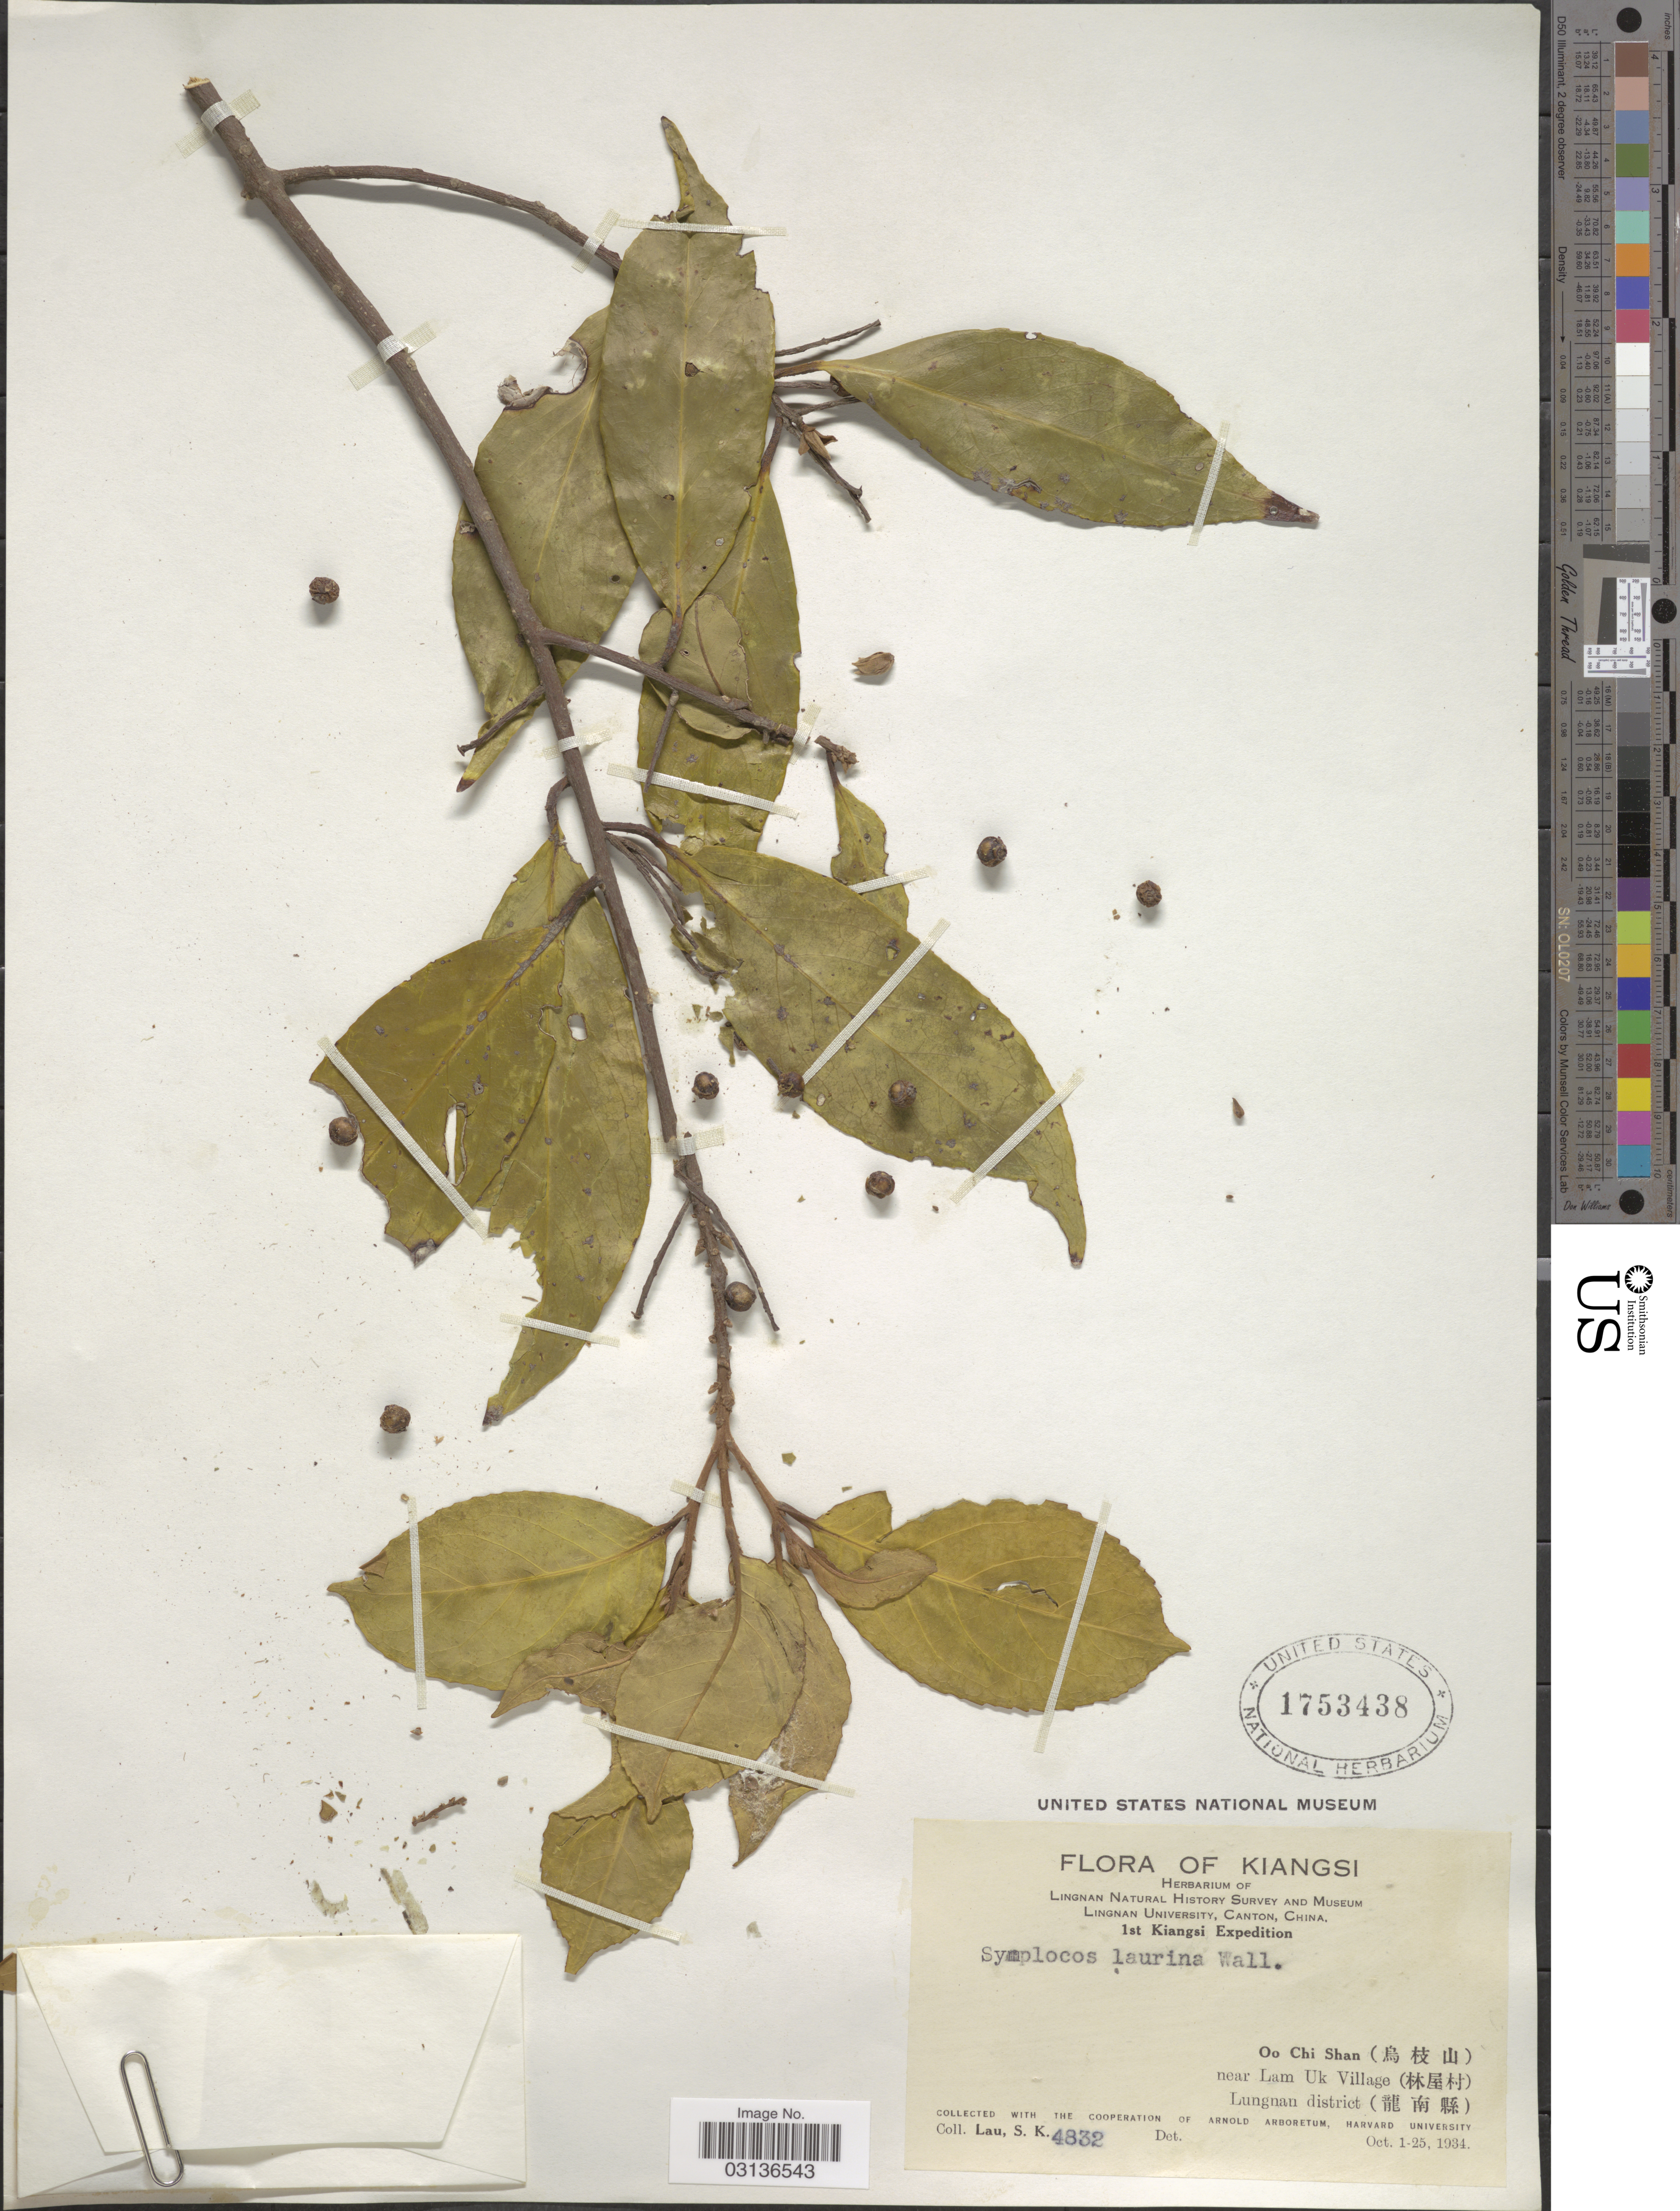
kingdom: Plantae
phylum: Tracheophyta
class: Magnoliopsida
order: Ericales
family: Symplocaceae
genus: Symplocos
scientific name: Symplocos cochinchinensis subsp. laurina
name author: (Retz.) Noot.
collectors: S. K. Lau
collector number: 4832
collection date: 1934-10-01/1934-10-25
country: China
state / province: Jiangxi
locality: Kiangsi. Oo Chi Shan, near Lam Uk Village. Lungnan district.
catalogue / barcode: US 1753438